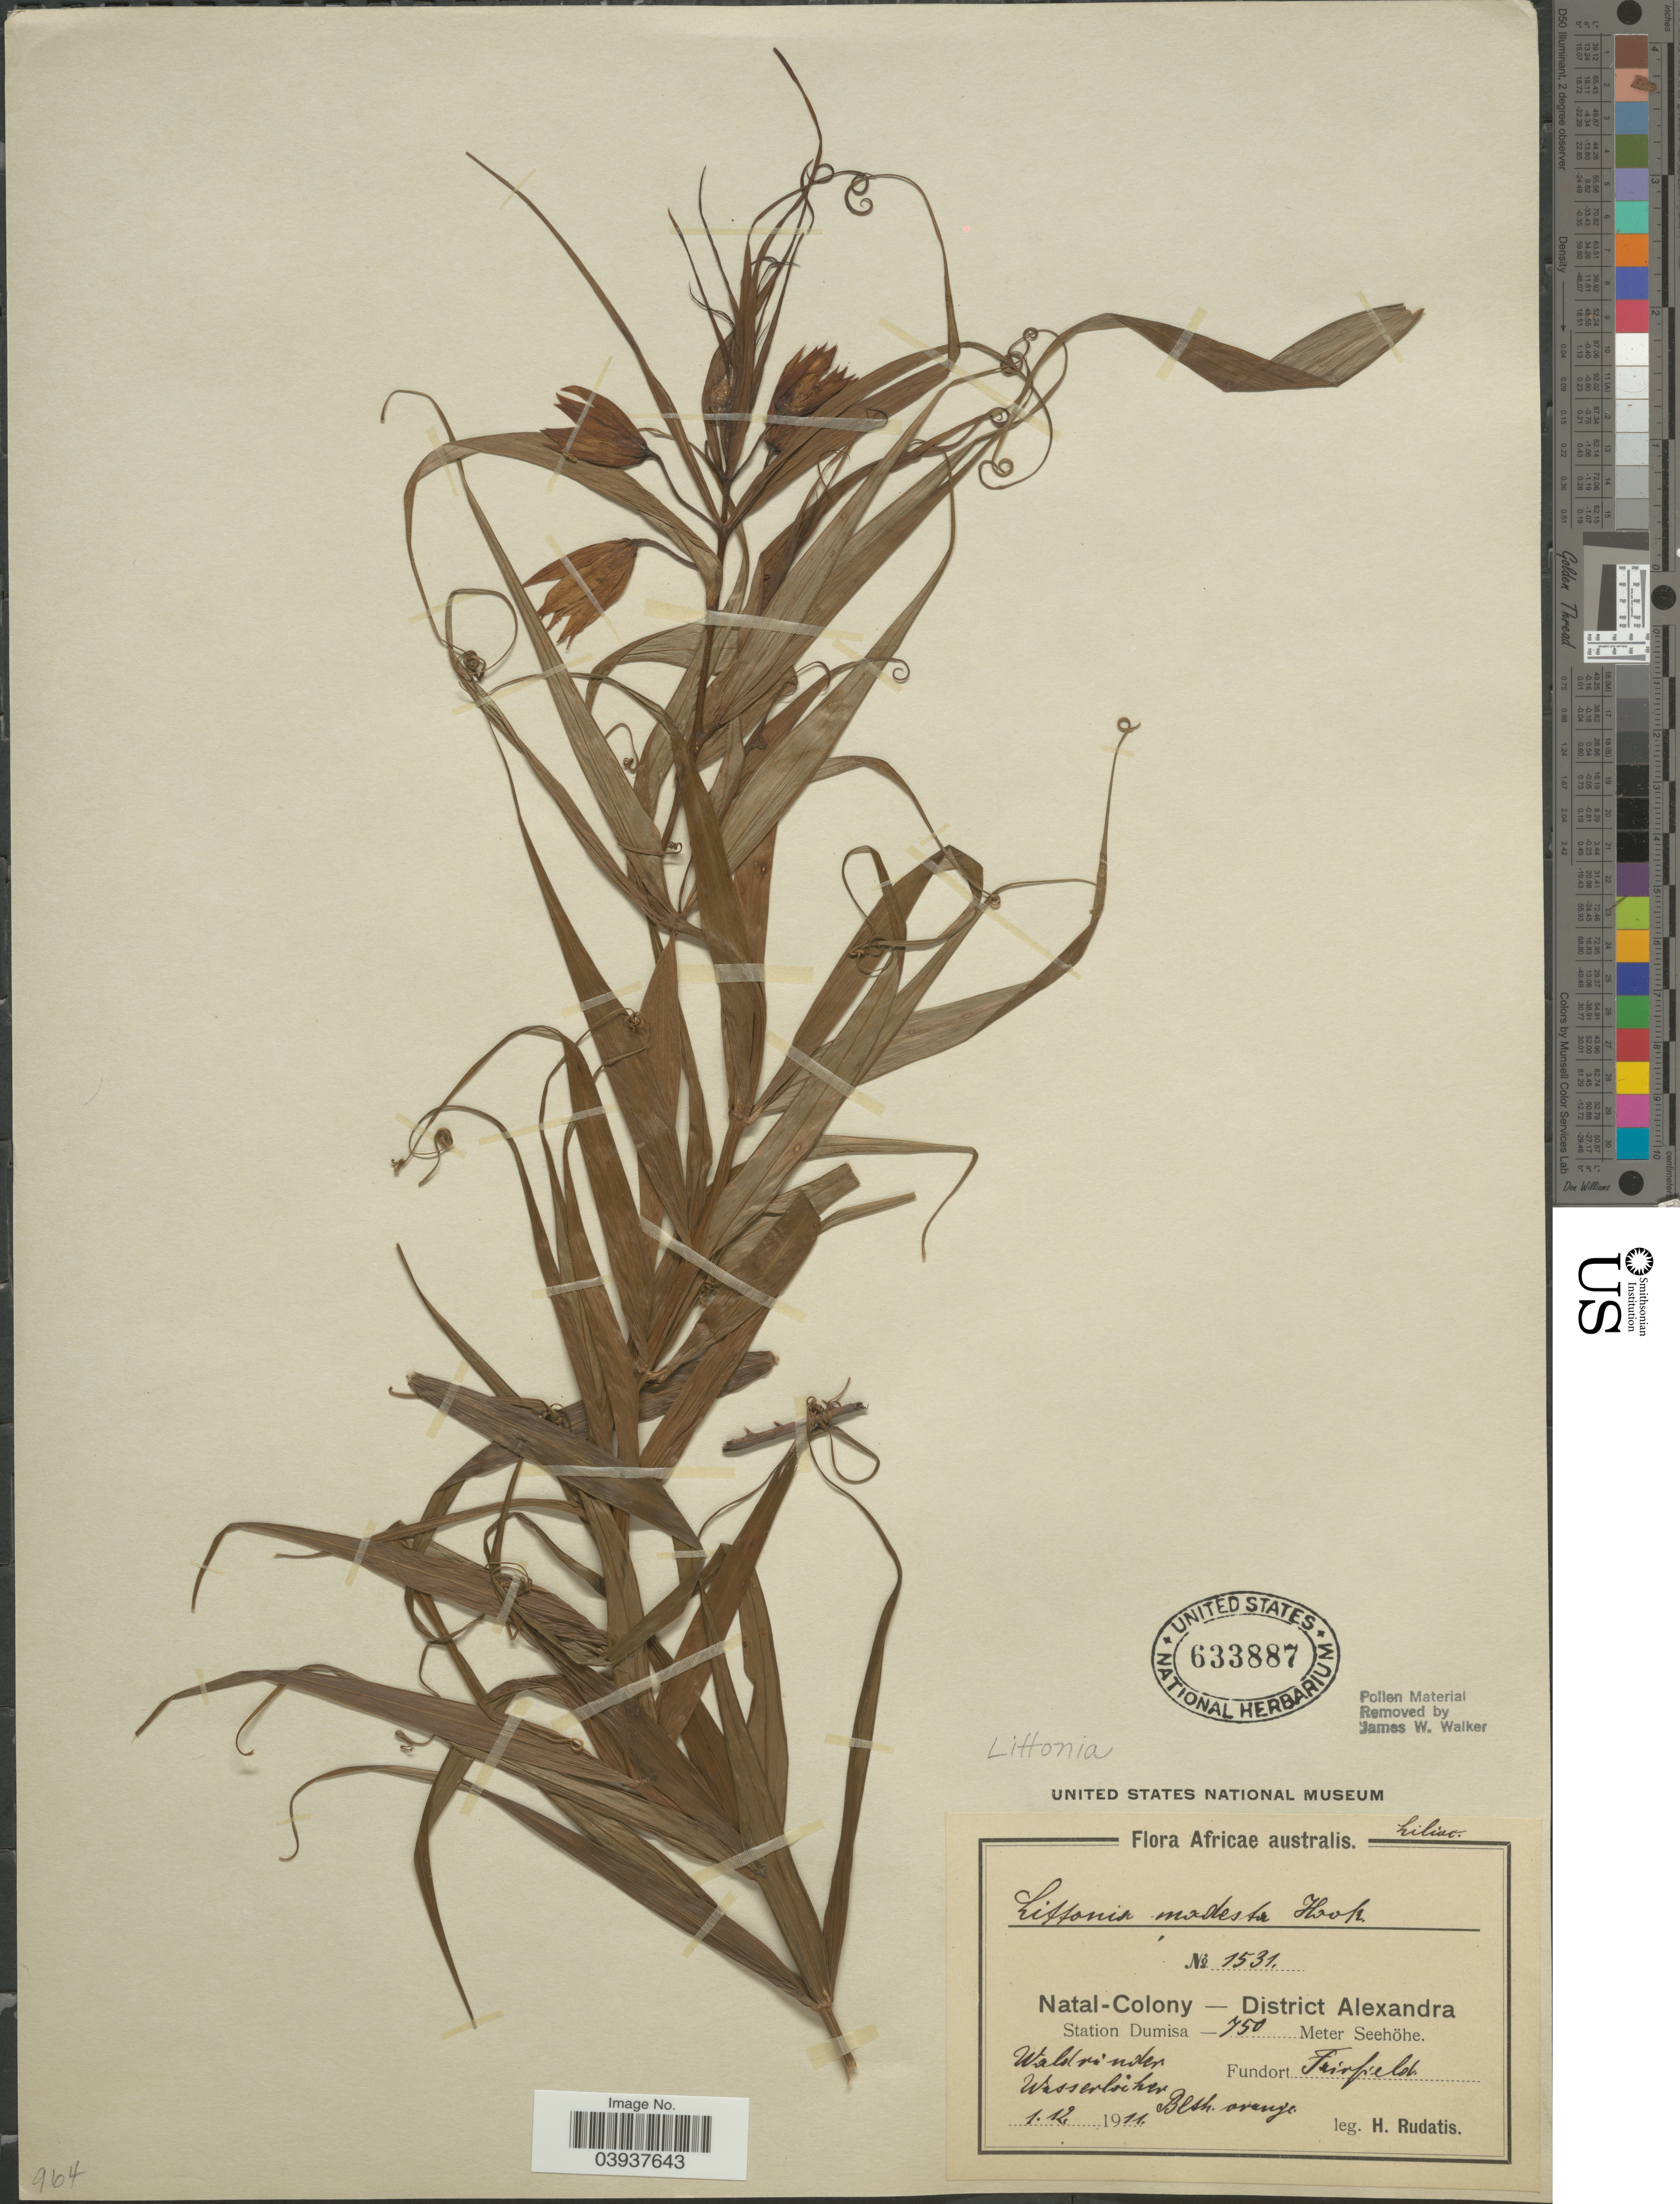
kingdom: Plantae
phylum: Tracheophyta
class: Liliopsida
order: Liliales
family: Colchicaceae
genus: Gloriosa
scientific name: Gloriosa modesta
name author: (Hook.) J.C. Manning & Vinn.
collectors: H. Rudatis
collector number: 1531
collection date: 1911-12-01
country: South Africa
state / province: KwaZulu-Natal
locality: Africae australis. Natal-Colony -- District Alexandra. Station Dumisa. Walstrinder Wassenlocher. Fairfield.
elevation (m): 750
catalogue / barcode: US 633887